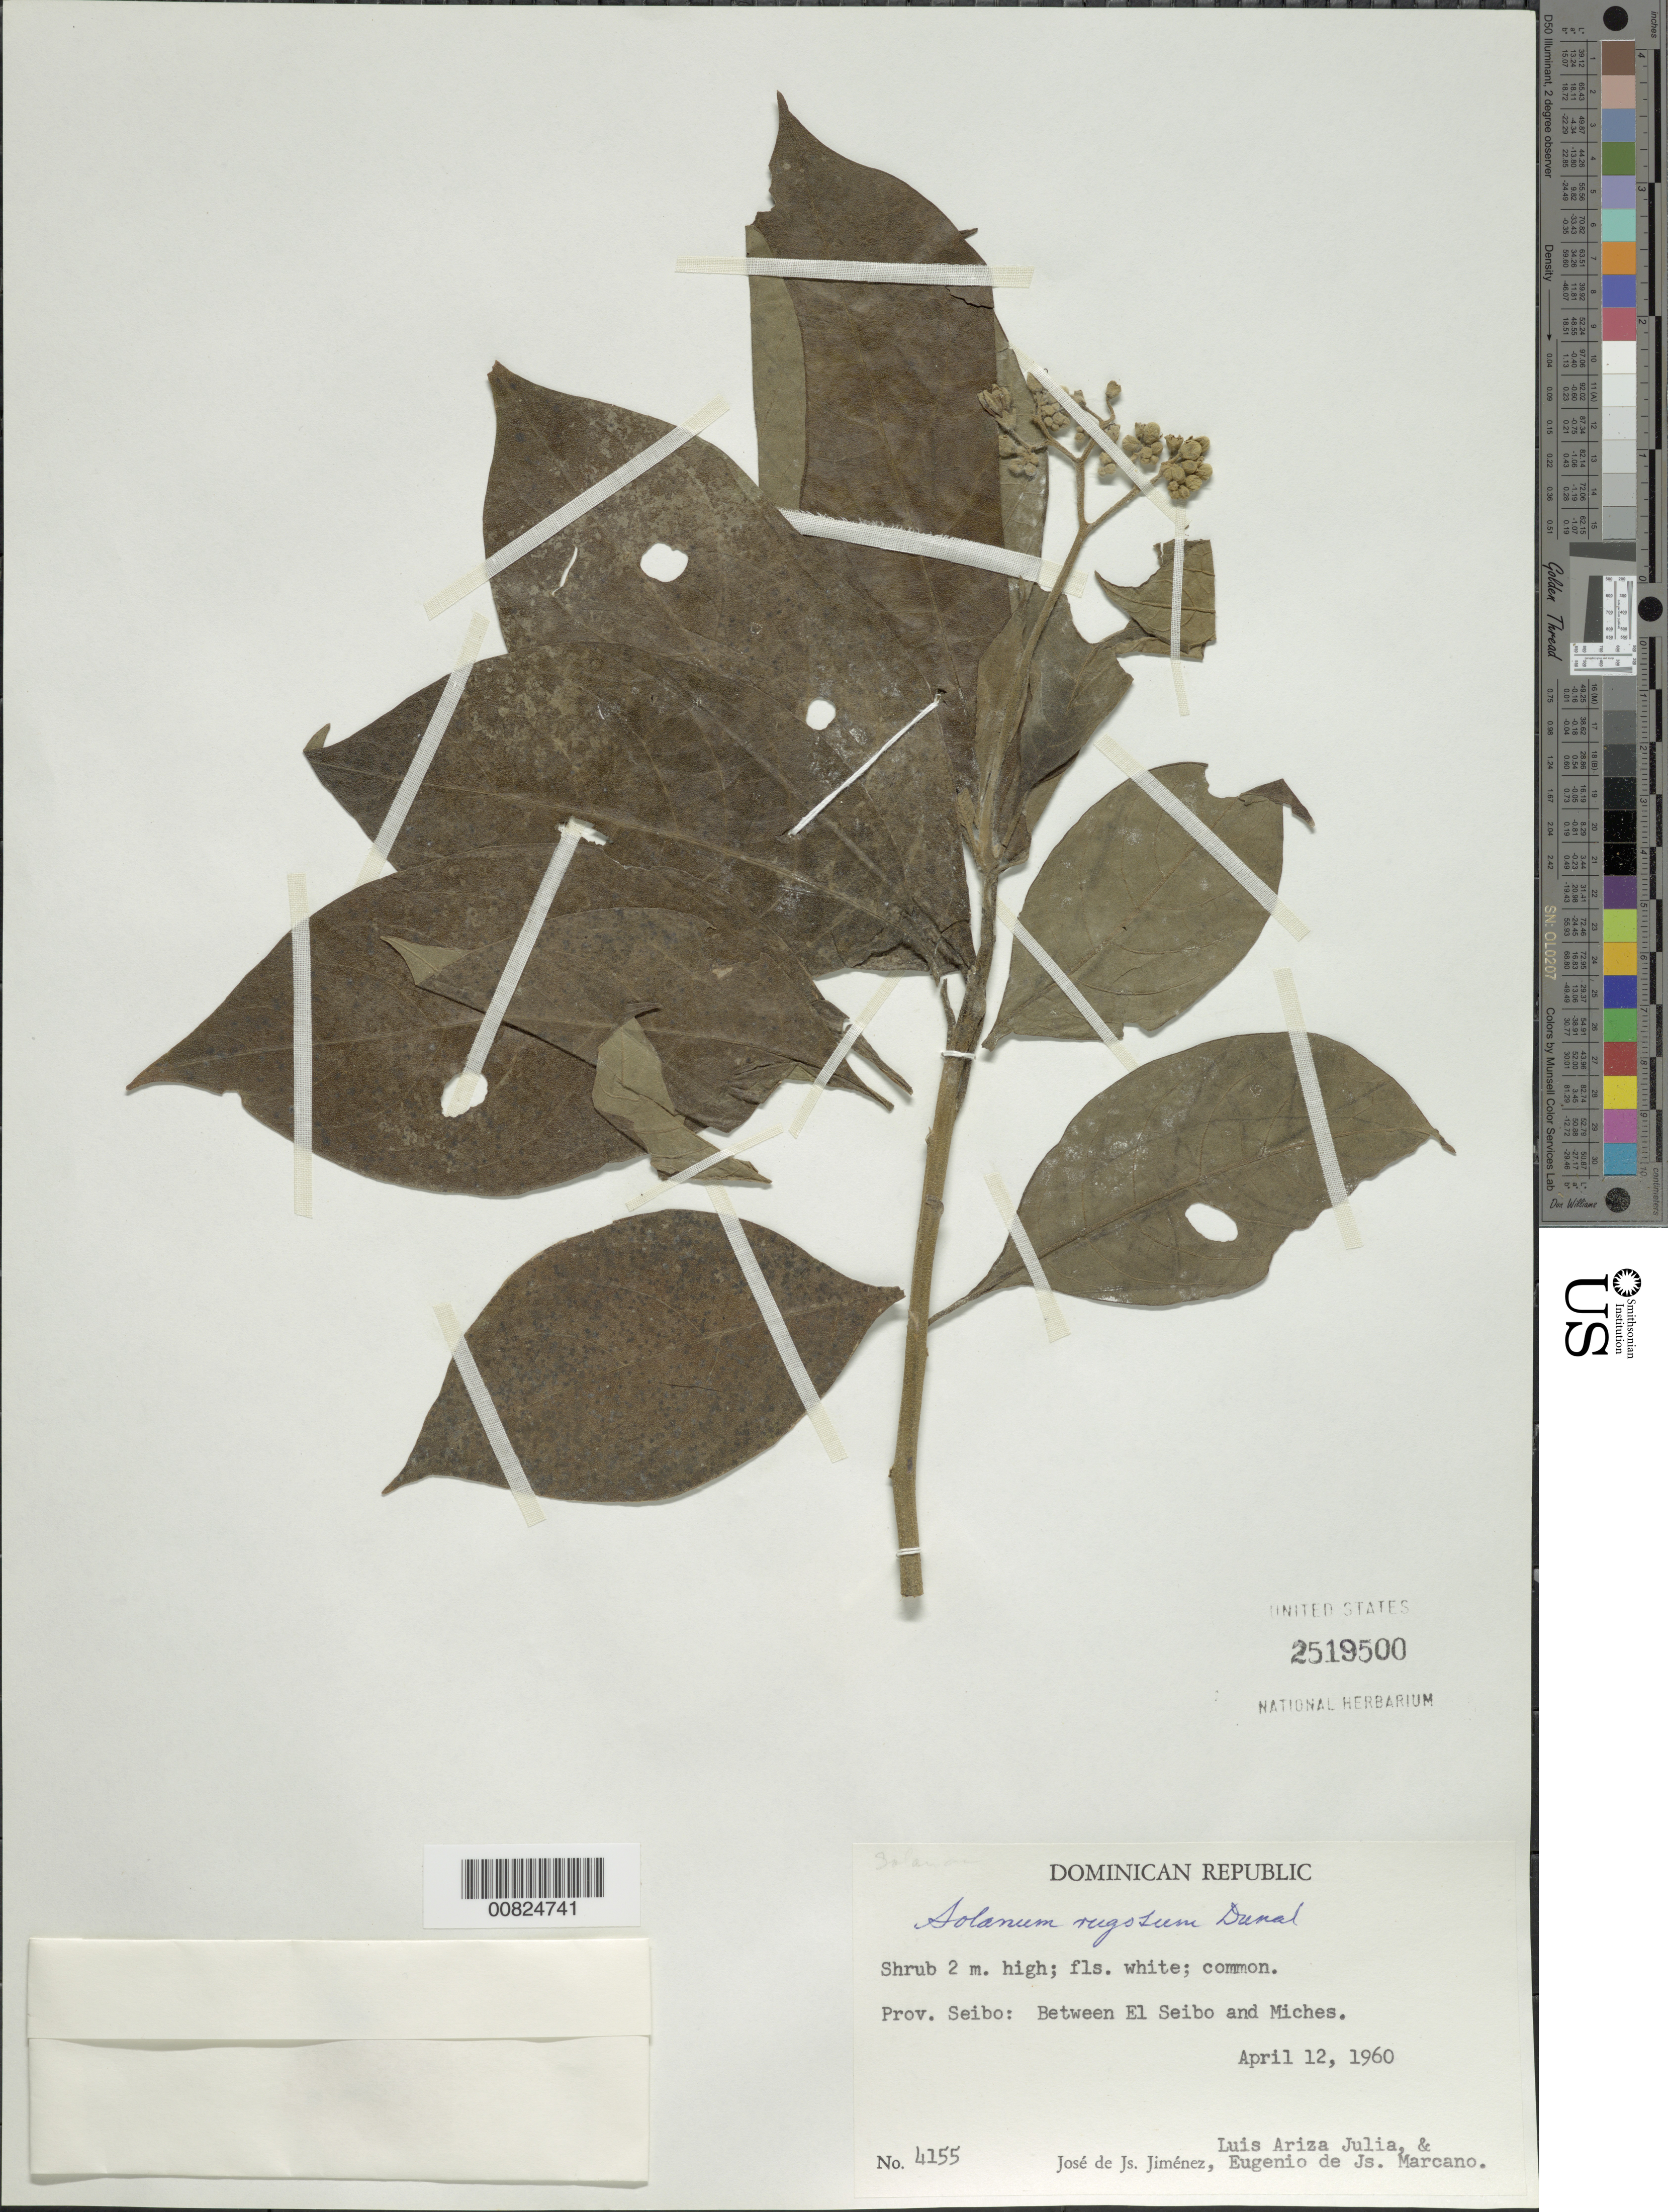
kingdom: Plantae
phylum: Tracheophyta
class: Magnoliopsida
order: Solanales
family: Solanaceae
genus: Solanum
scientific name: Solanum rugosum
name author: Dunal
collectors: J. J. Jiménez Almonte, L. Ariza-Julia & E. J. Marcano F.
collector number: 4155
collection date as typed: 12 Apr 1960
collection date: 1960-04-12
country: Dominican Republic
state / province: El Seibo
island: Hispaniola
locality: Between El Seibo and Miches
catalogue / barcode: US 2519500